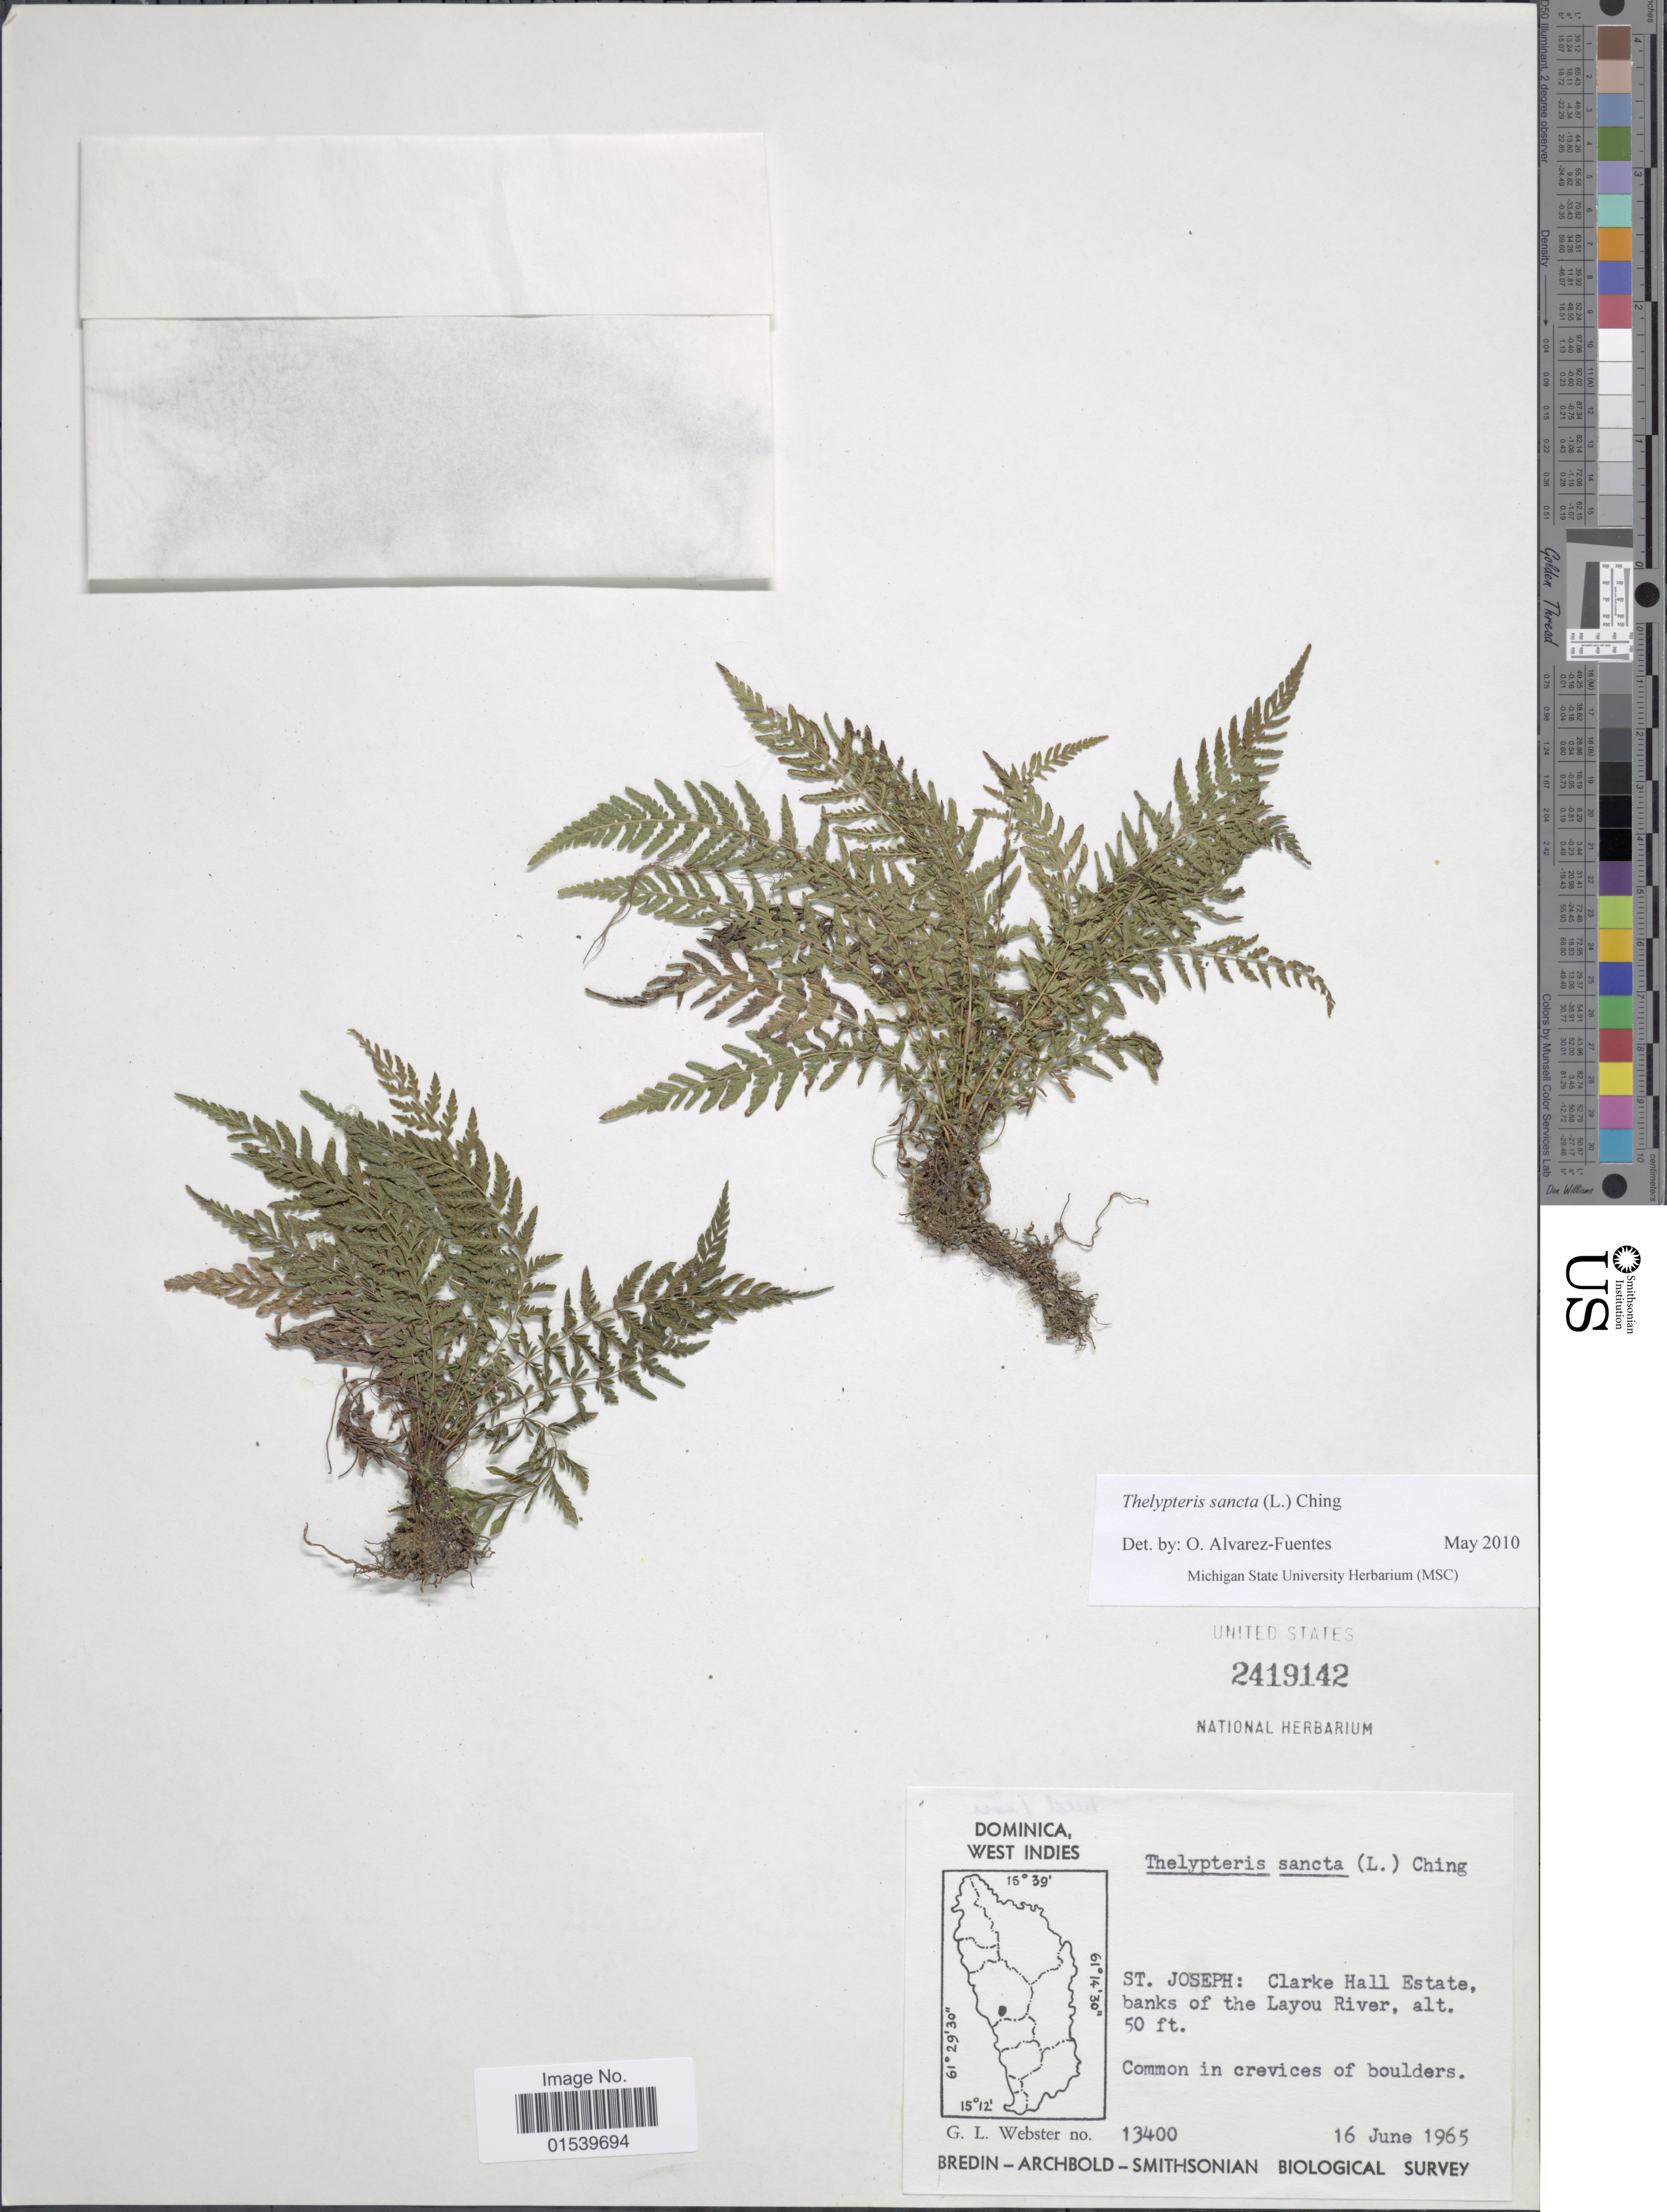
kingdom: Plantae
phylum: Tracheophyta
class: Polypodiopsida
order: Polypodiales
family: Thelypteridaceae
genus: Amauropelta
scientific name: Amauropelta sancta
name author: (L.) Pic. Serm.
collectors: G. L. Webster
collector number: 13400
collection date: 1965-06-16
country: Dominica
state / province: St. Joseph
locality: Clarke Hall Estate, banks of the Layou River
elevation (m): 15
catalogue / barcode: US 2419142